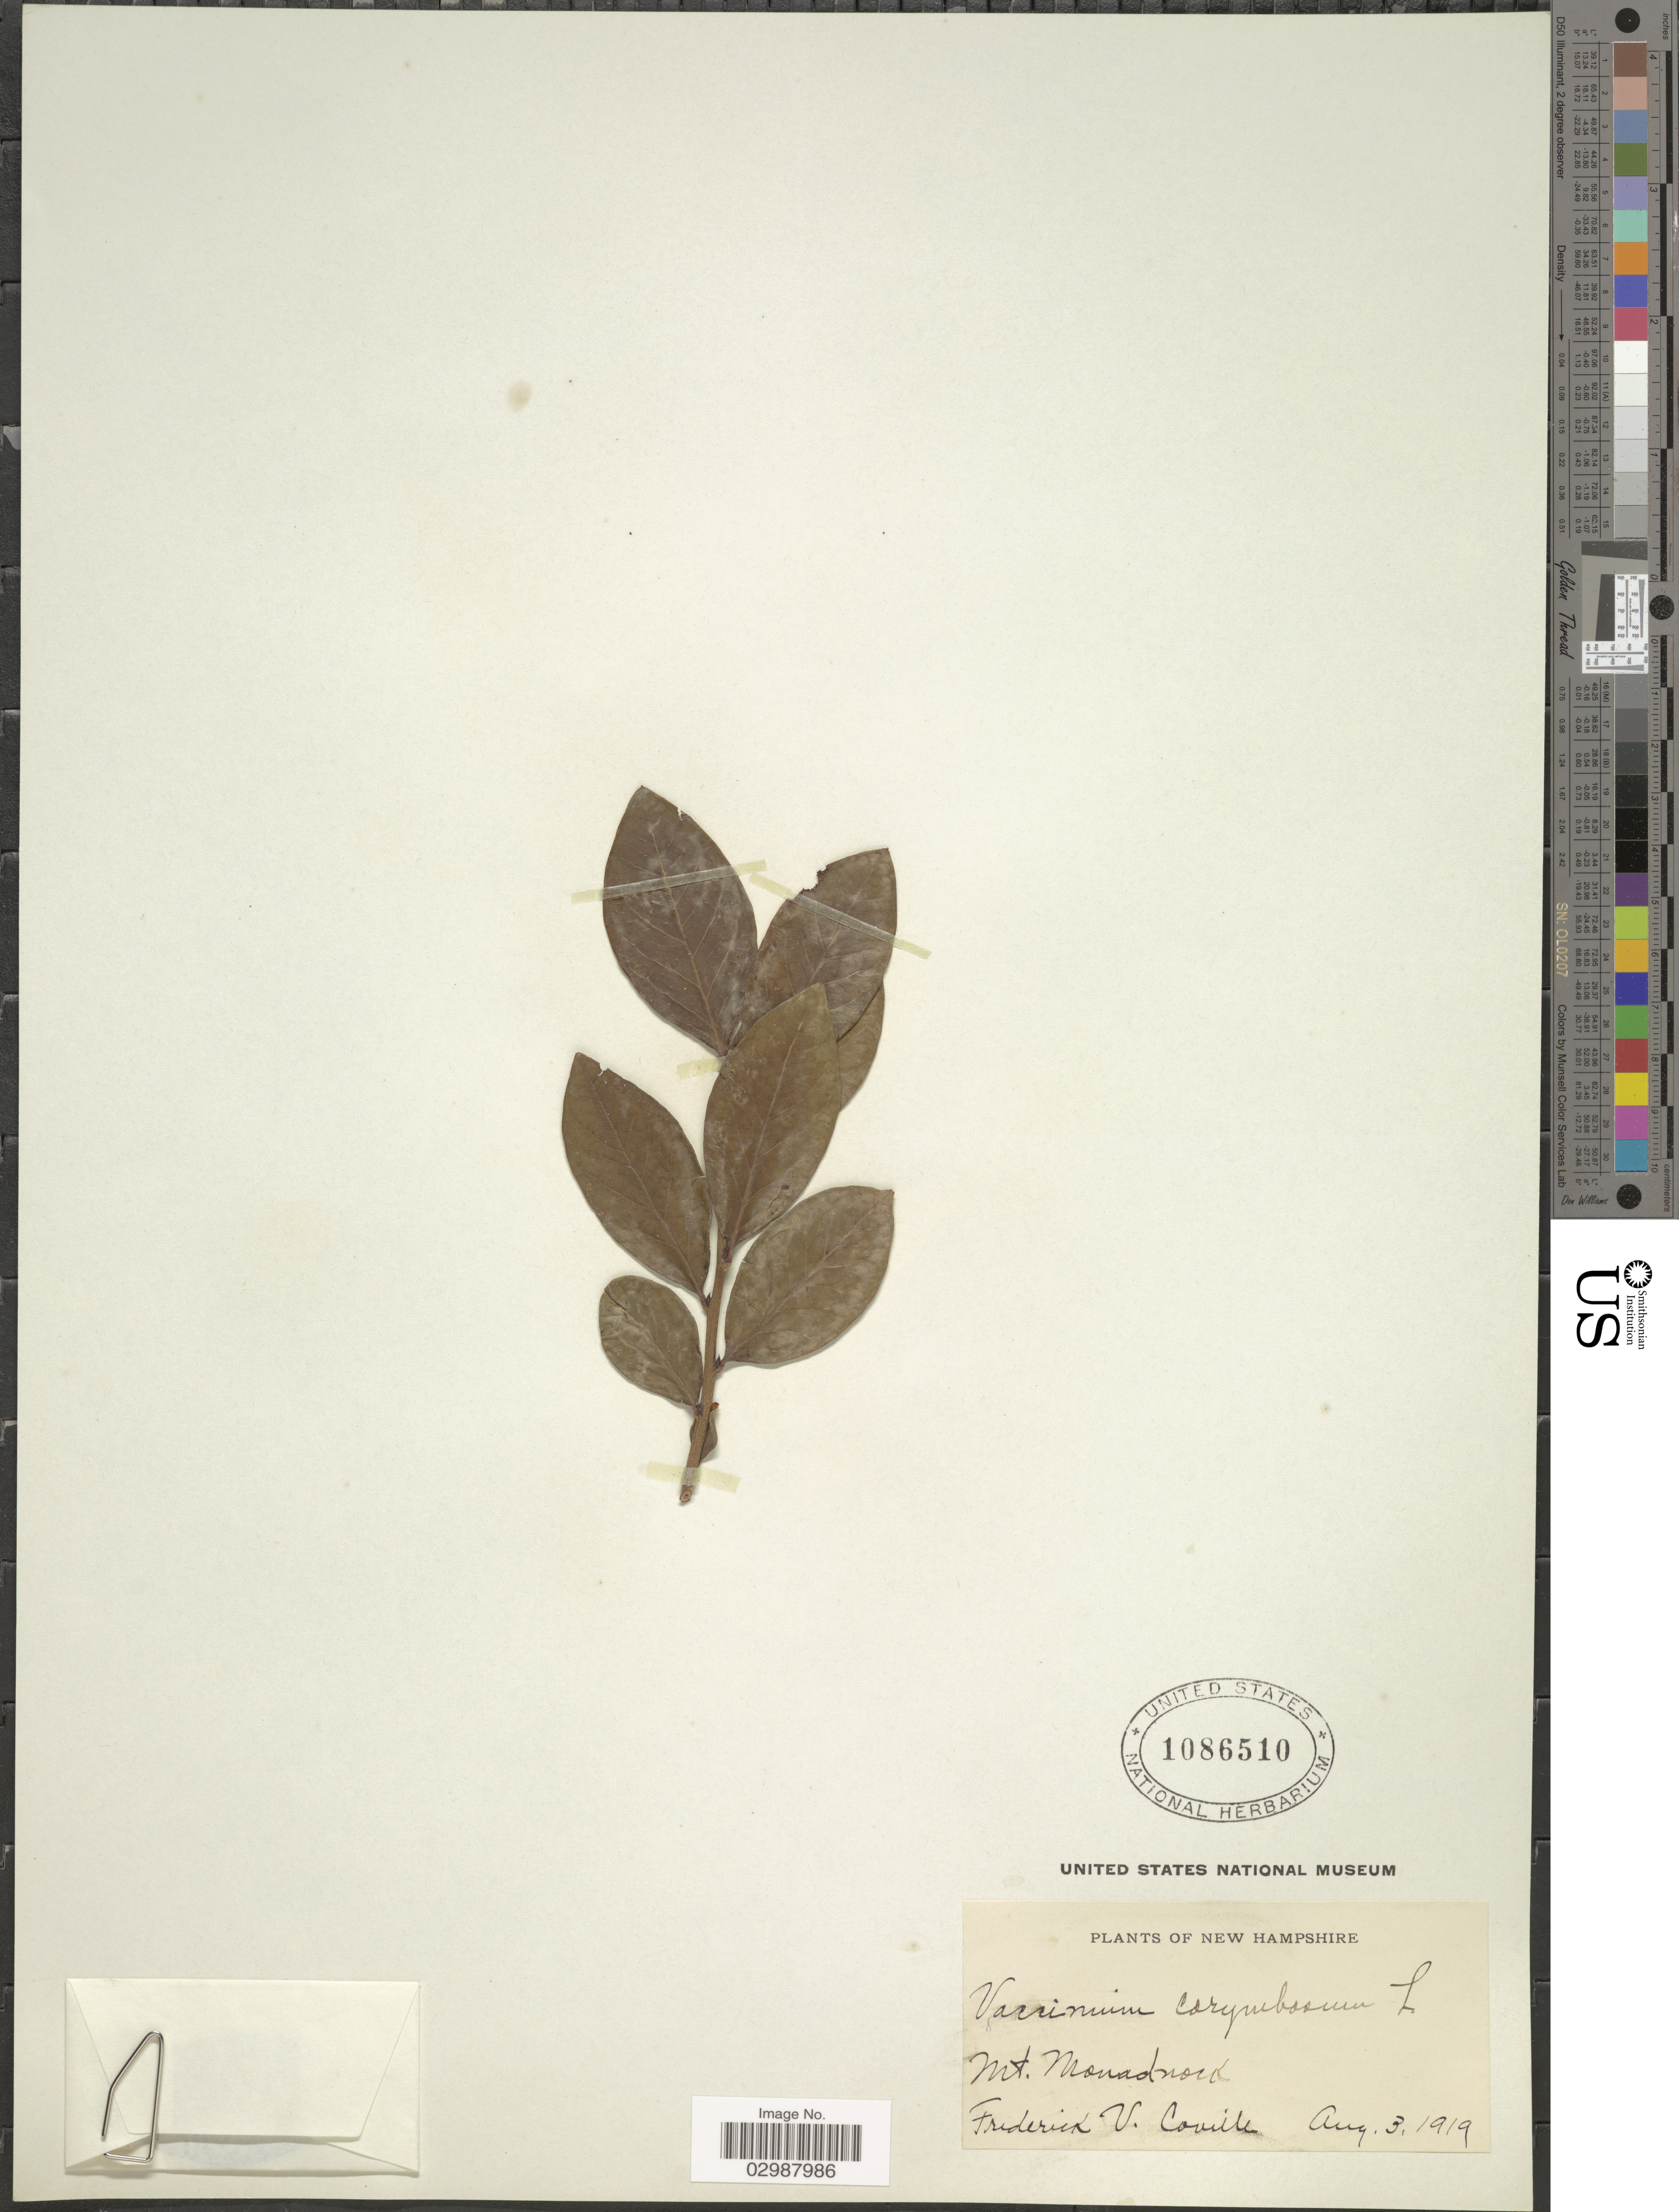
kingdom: Plantae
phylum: Tracheophyta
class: Magnoliopsida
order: Ericales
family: Ericaceae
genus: Vaccinium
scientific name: Vaccinium corymbosum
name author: L.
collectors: F. V. Coville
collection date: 1919-08-03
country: United States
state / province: New Hampshire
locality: Mt. Monadnock.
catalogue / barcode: US 1086510